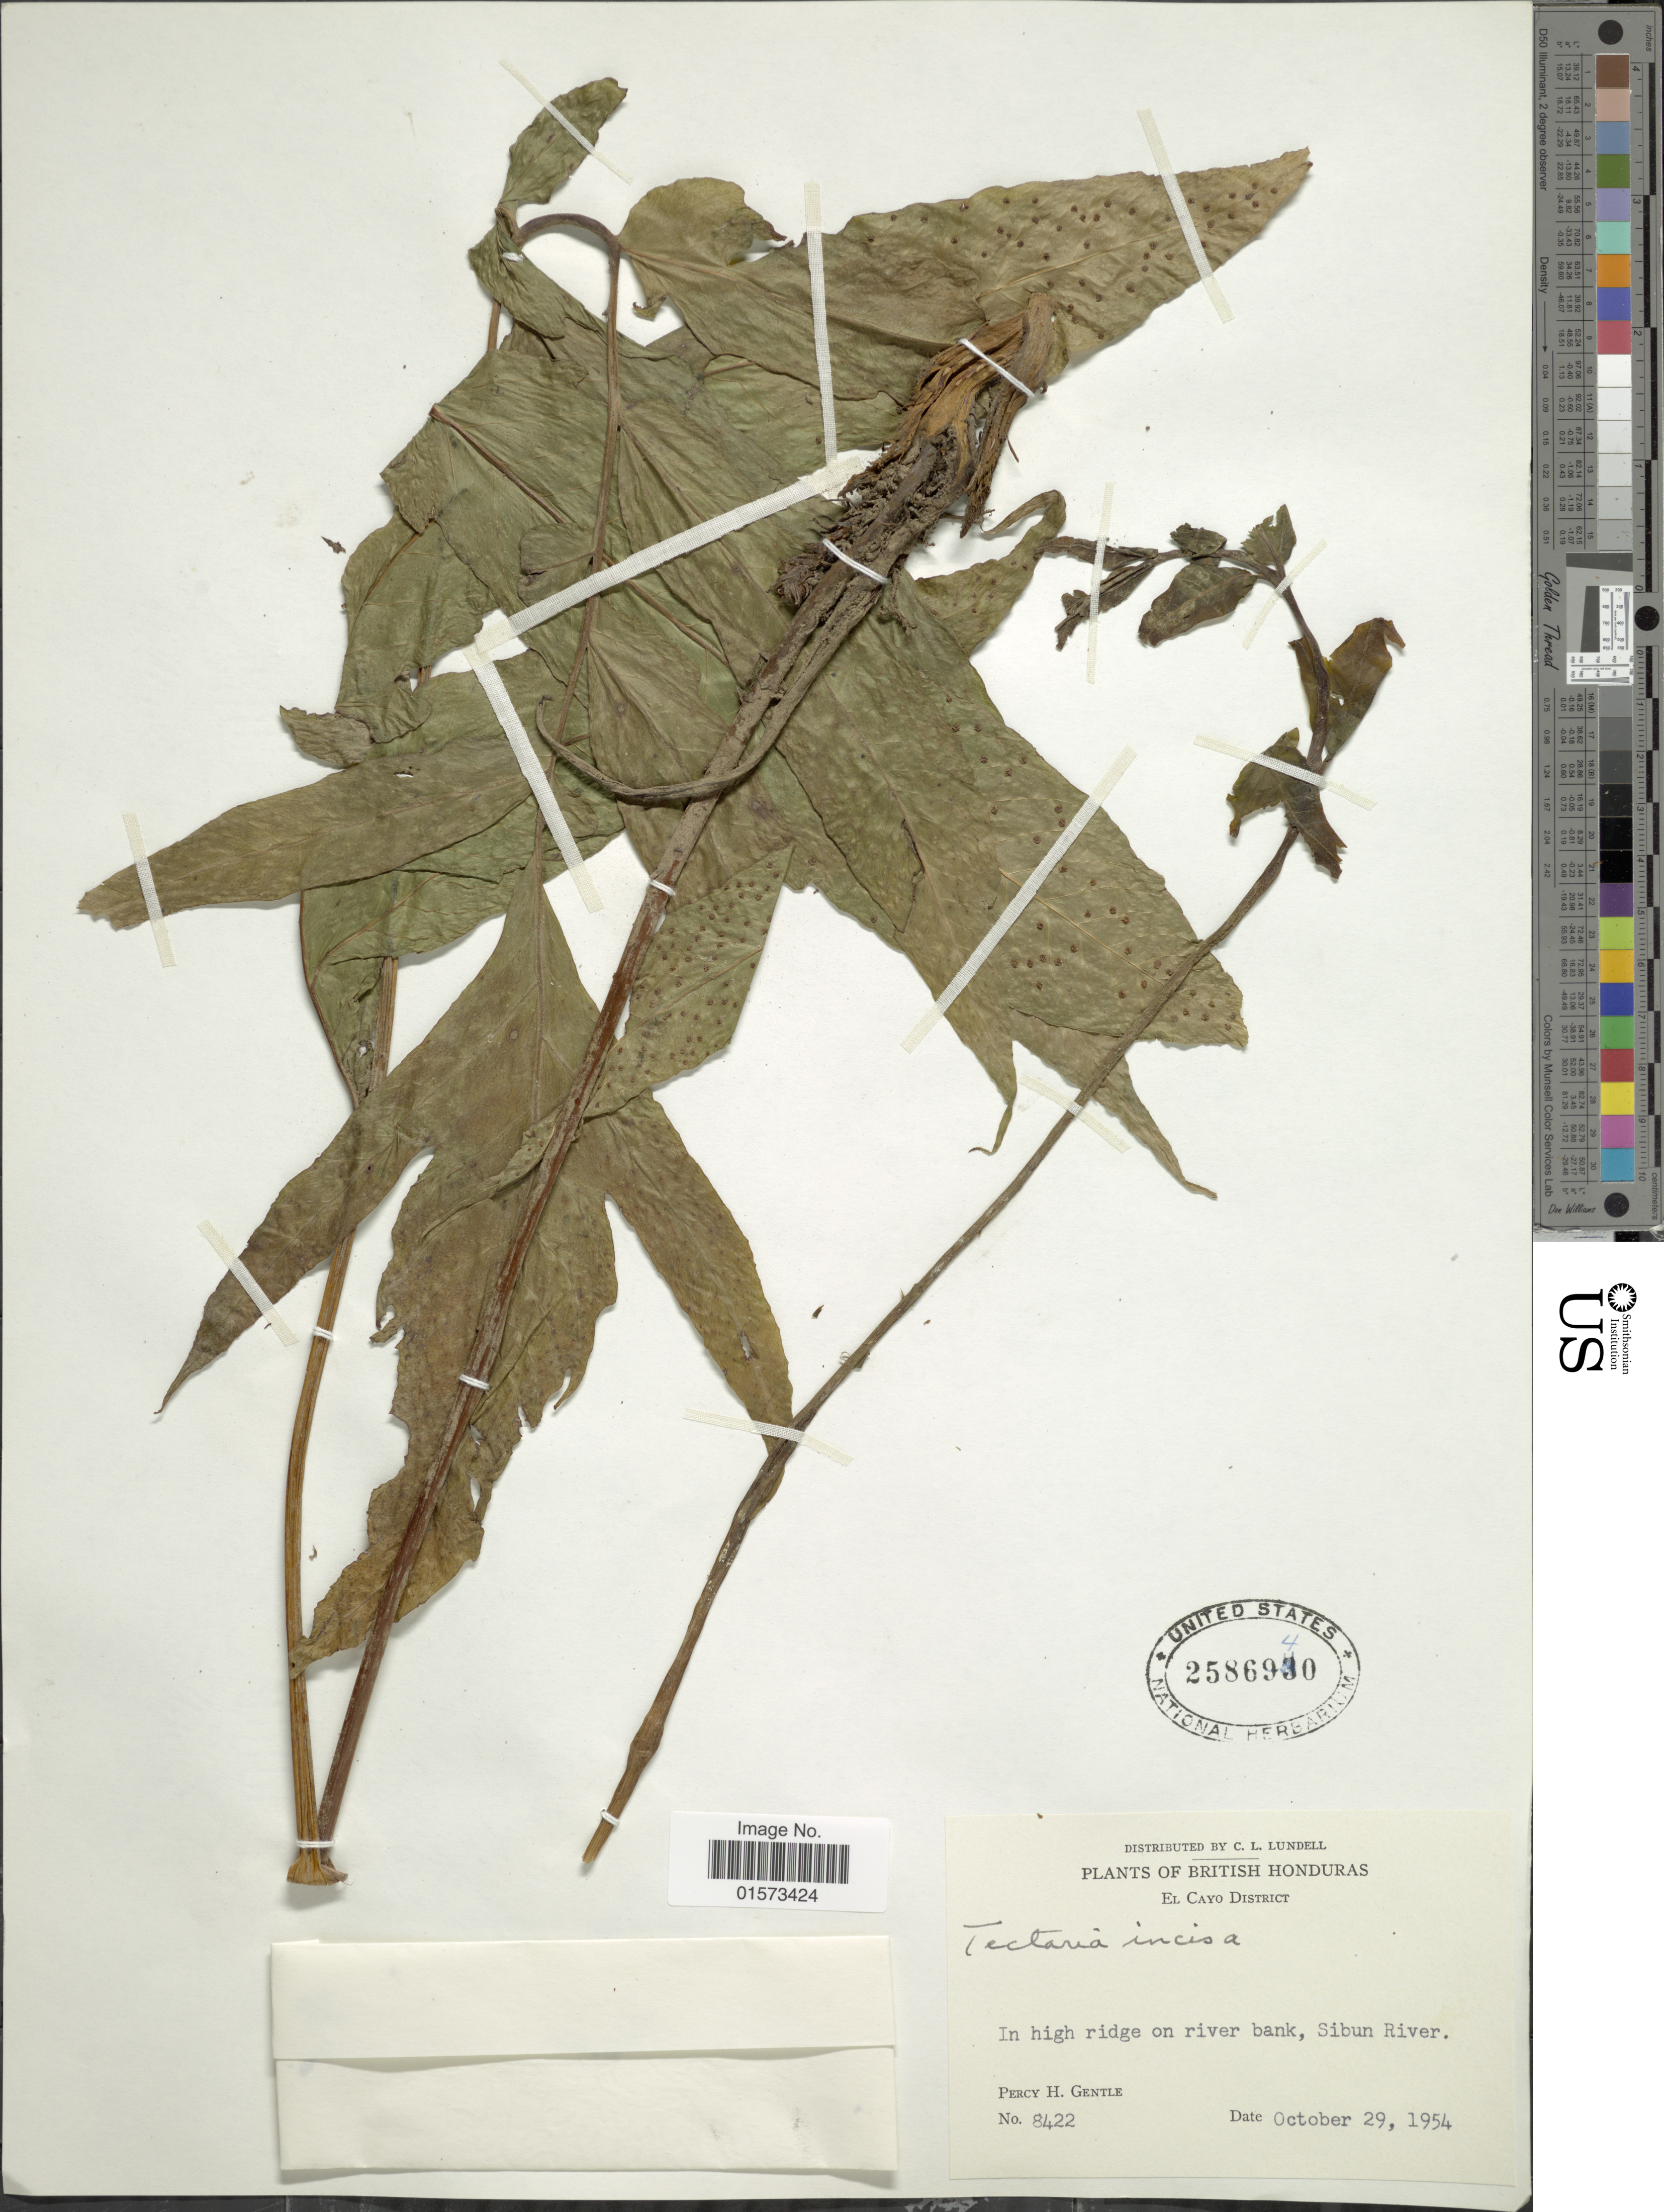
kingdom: Plantae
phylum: Tracheophyta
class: Polypodiopsida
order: Polypodiales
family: Tectariaceae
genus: Tectaria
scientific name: Tectaria incisa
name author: Cav.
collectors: P. H. Gentle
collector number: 8422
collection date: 1954-10-29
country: Belize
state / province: Cayo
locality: British Honduras. El Cayo District. In high ridge on river bank, Sibun River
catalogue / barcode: US 2586940